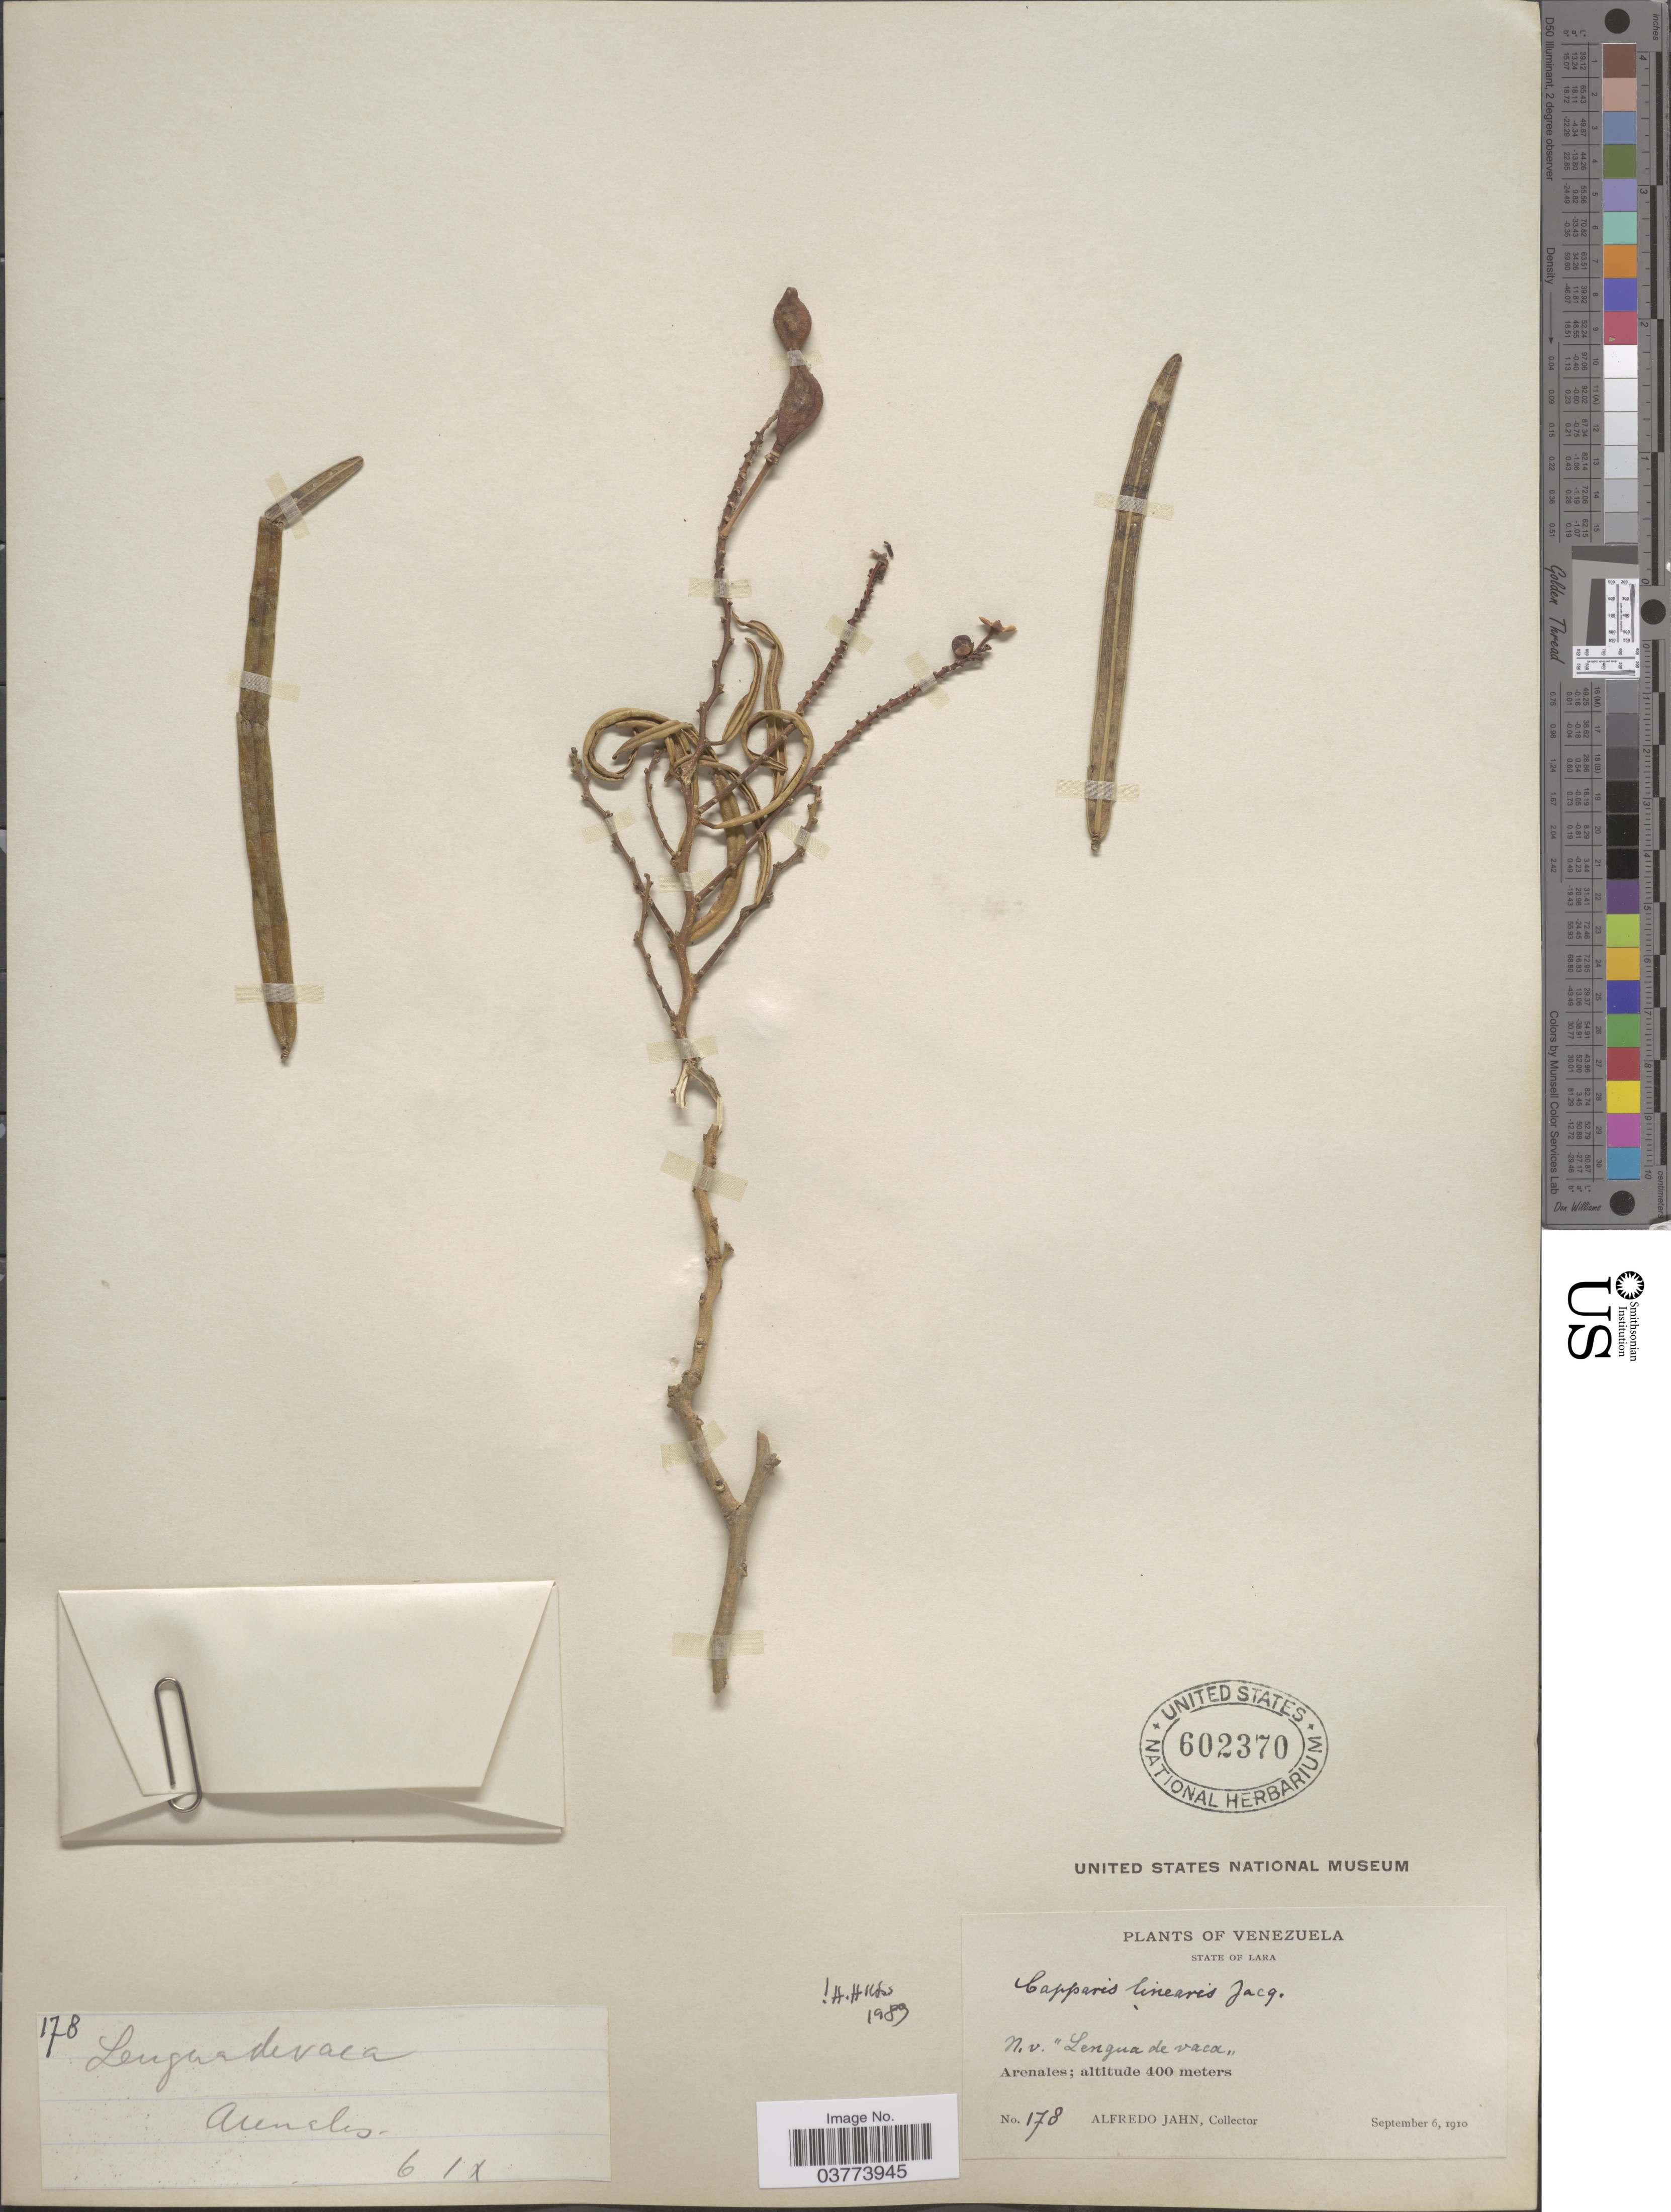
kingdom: Plantae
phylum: Tracheophyta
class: Magnoliopsida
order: Brassicales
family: Capparaceae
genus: Cynophalla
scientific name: Cynophalla linearis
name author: (Jacq.) J. Presl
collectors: A. Jahn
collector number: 178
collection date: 1910-09-06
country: Venezuela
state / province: Lara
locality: Arenales.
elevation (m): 400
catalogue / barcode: US 602370